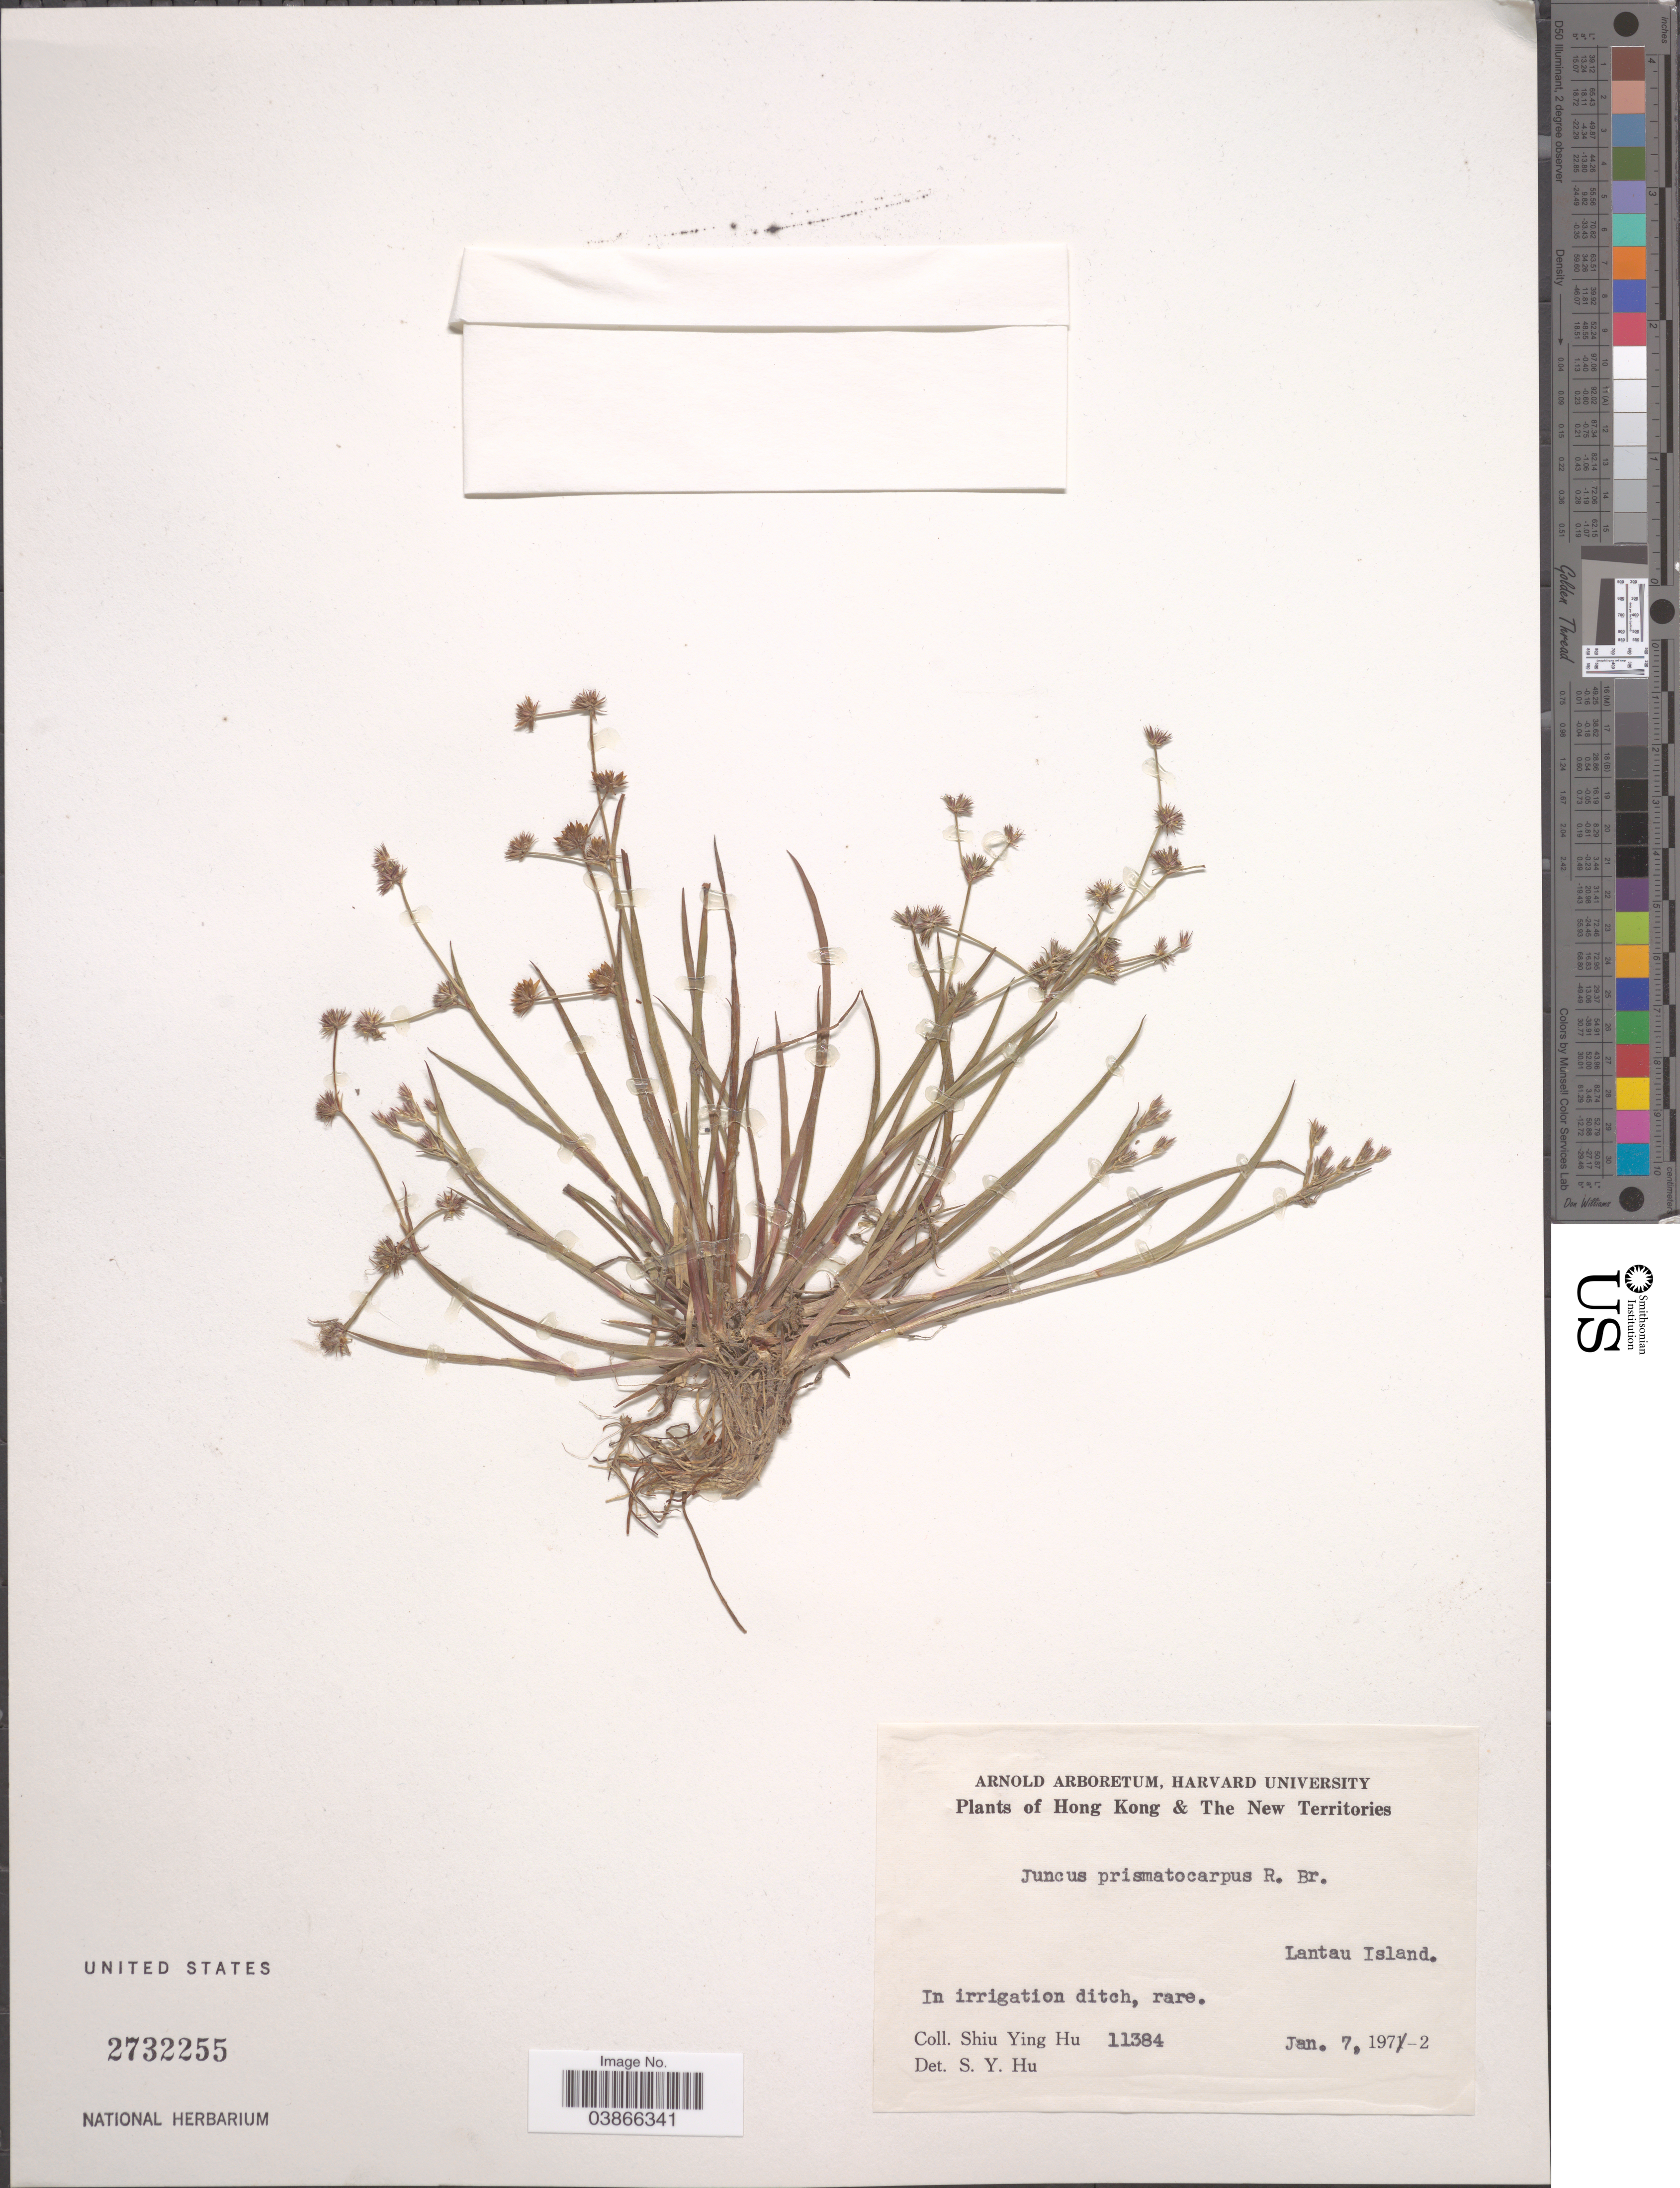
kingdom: Plantae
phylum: Tracheophyta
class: Liliopsida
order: Poales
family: Juncaceae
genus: Juncus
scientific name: Juncus prismatocarpus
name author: R. Br.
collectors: S. Y. Hu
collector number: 11384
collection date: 1972-01-07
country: China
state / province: Hong Kong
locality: The New Territories. Lantau Island.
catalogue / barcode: US 2732255